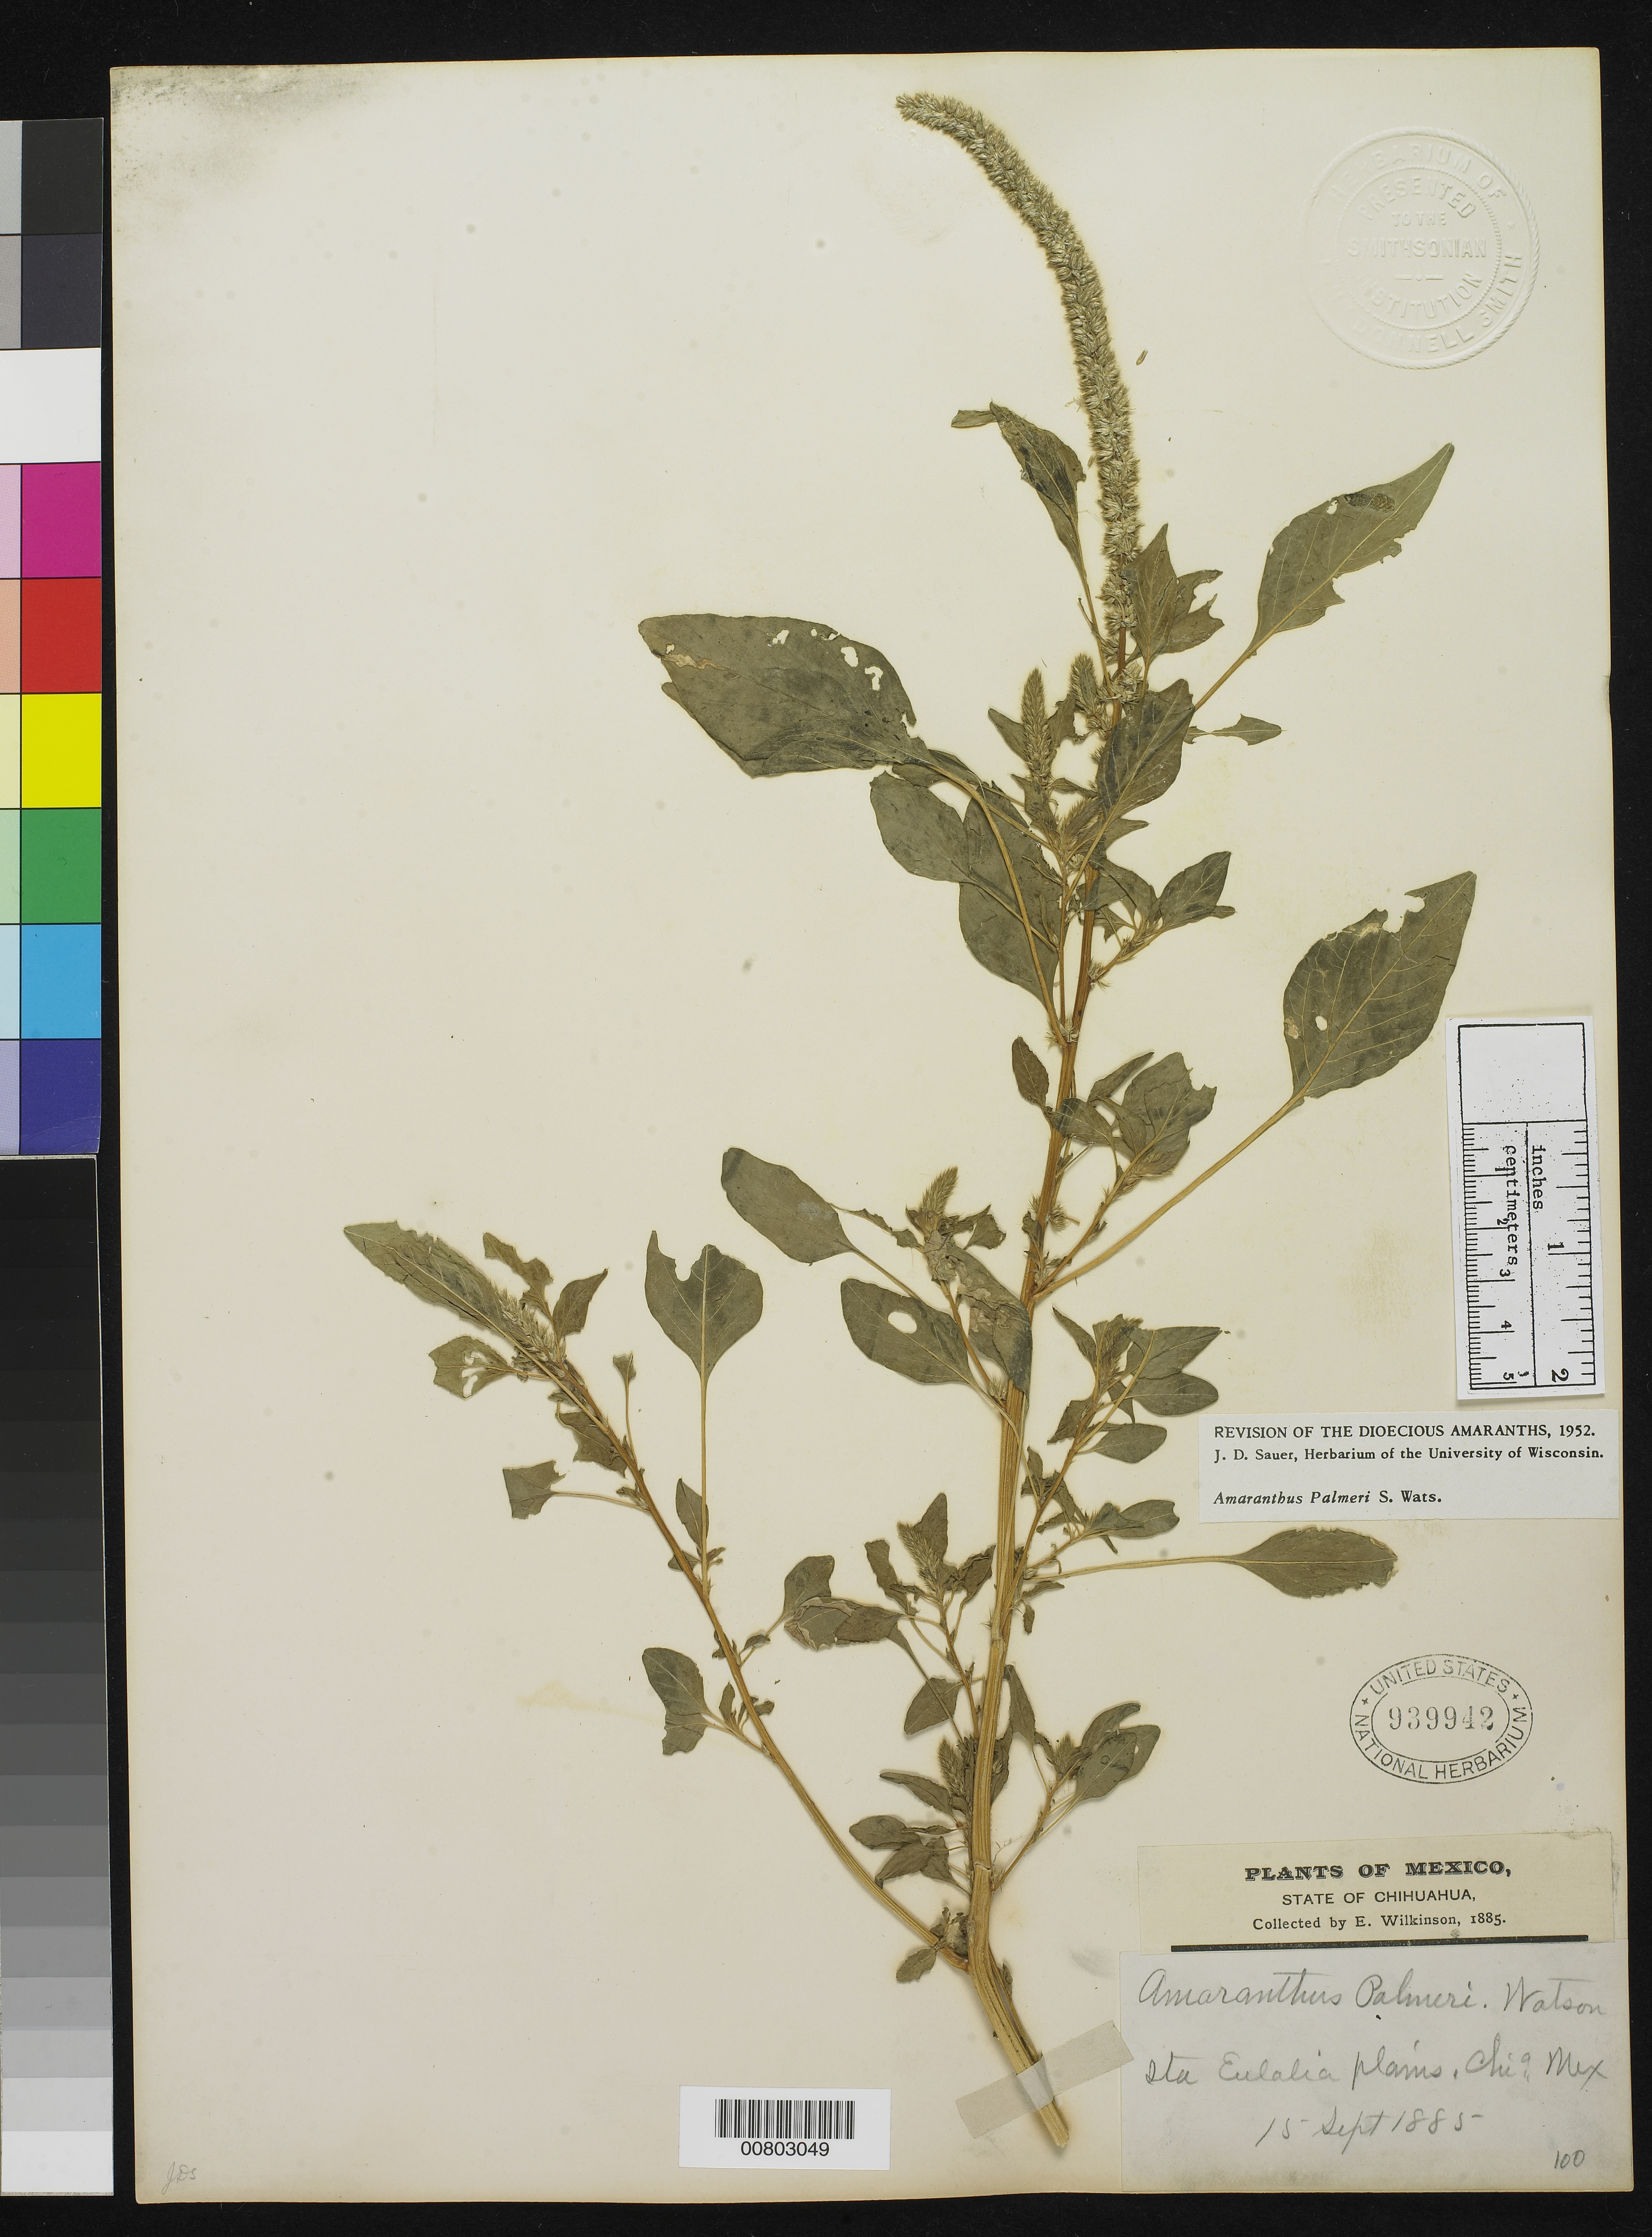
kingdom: Plantae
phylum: Tracheophyta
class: Magnoliopsida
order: Caryophyllales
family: Amaranthaceae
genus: Amaranthus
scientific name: Amaranthus palmeri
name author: S. Watson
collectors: E. Wilkinson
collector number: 100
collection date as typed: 15 Sep 1885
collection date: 1885-09-15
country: Mexico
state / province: Chihuahua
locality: Sta. Eulalia plains, Chihuahua.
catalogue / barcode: US 939942